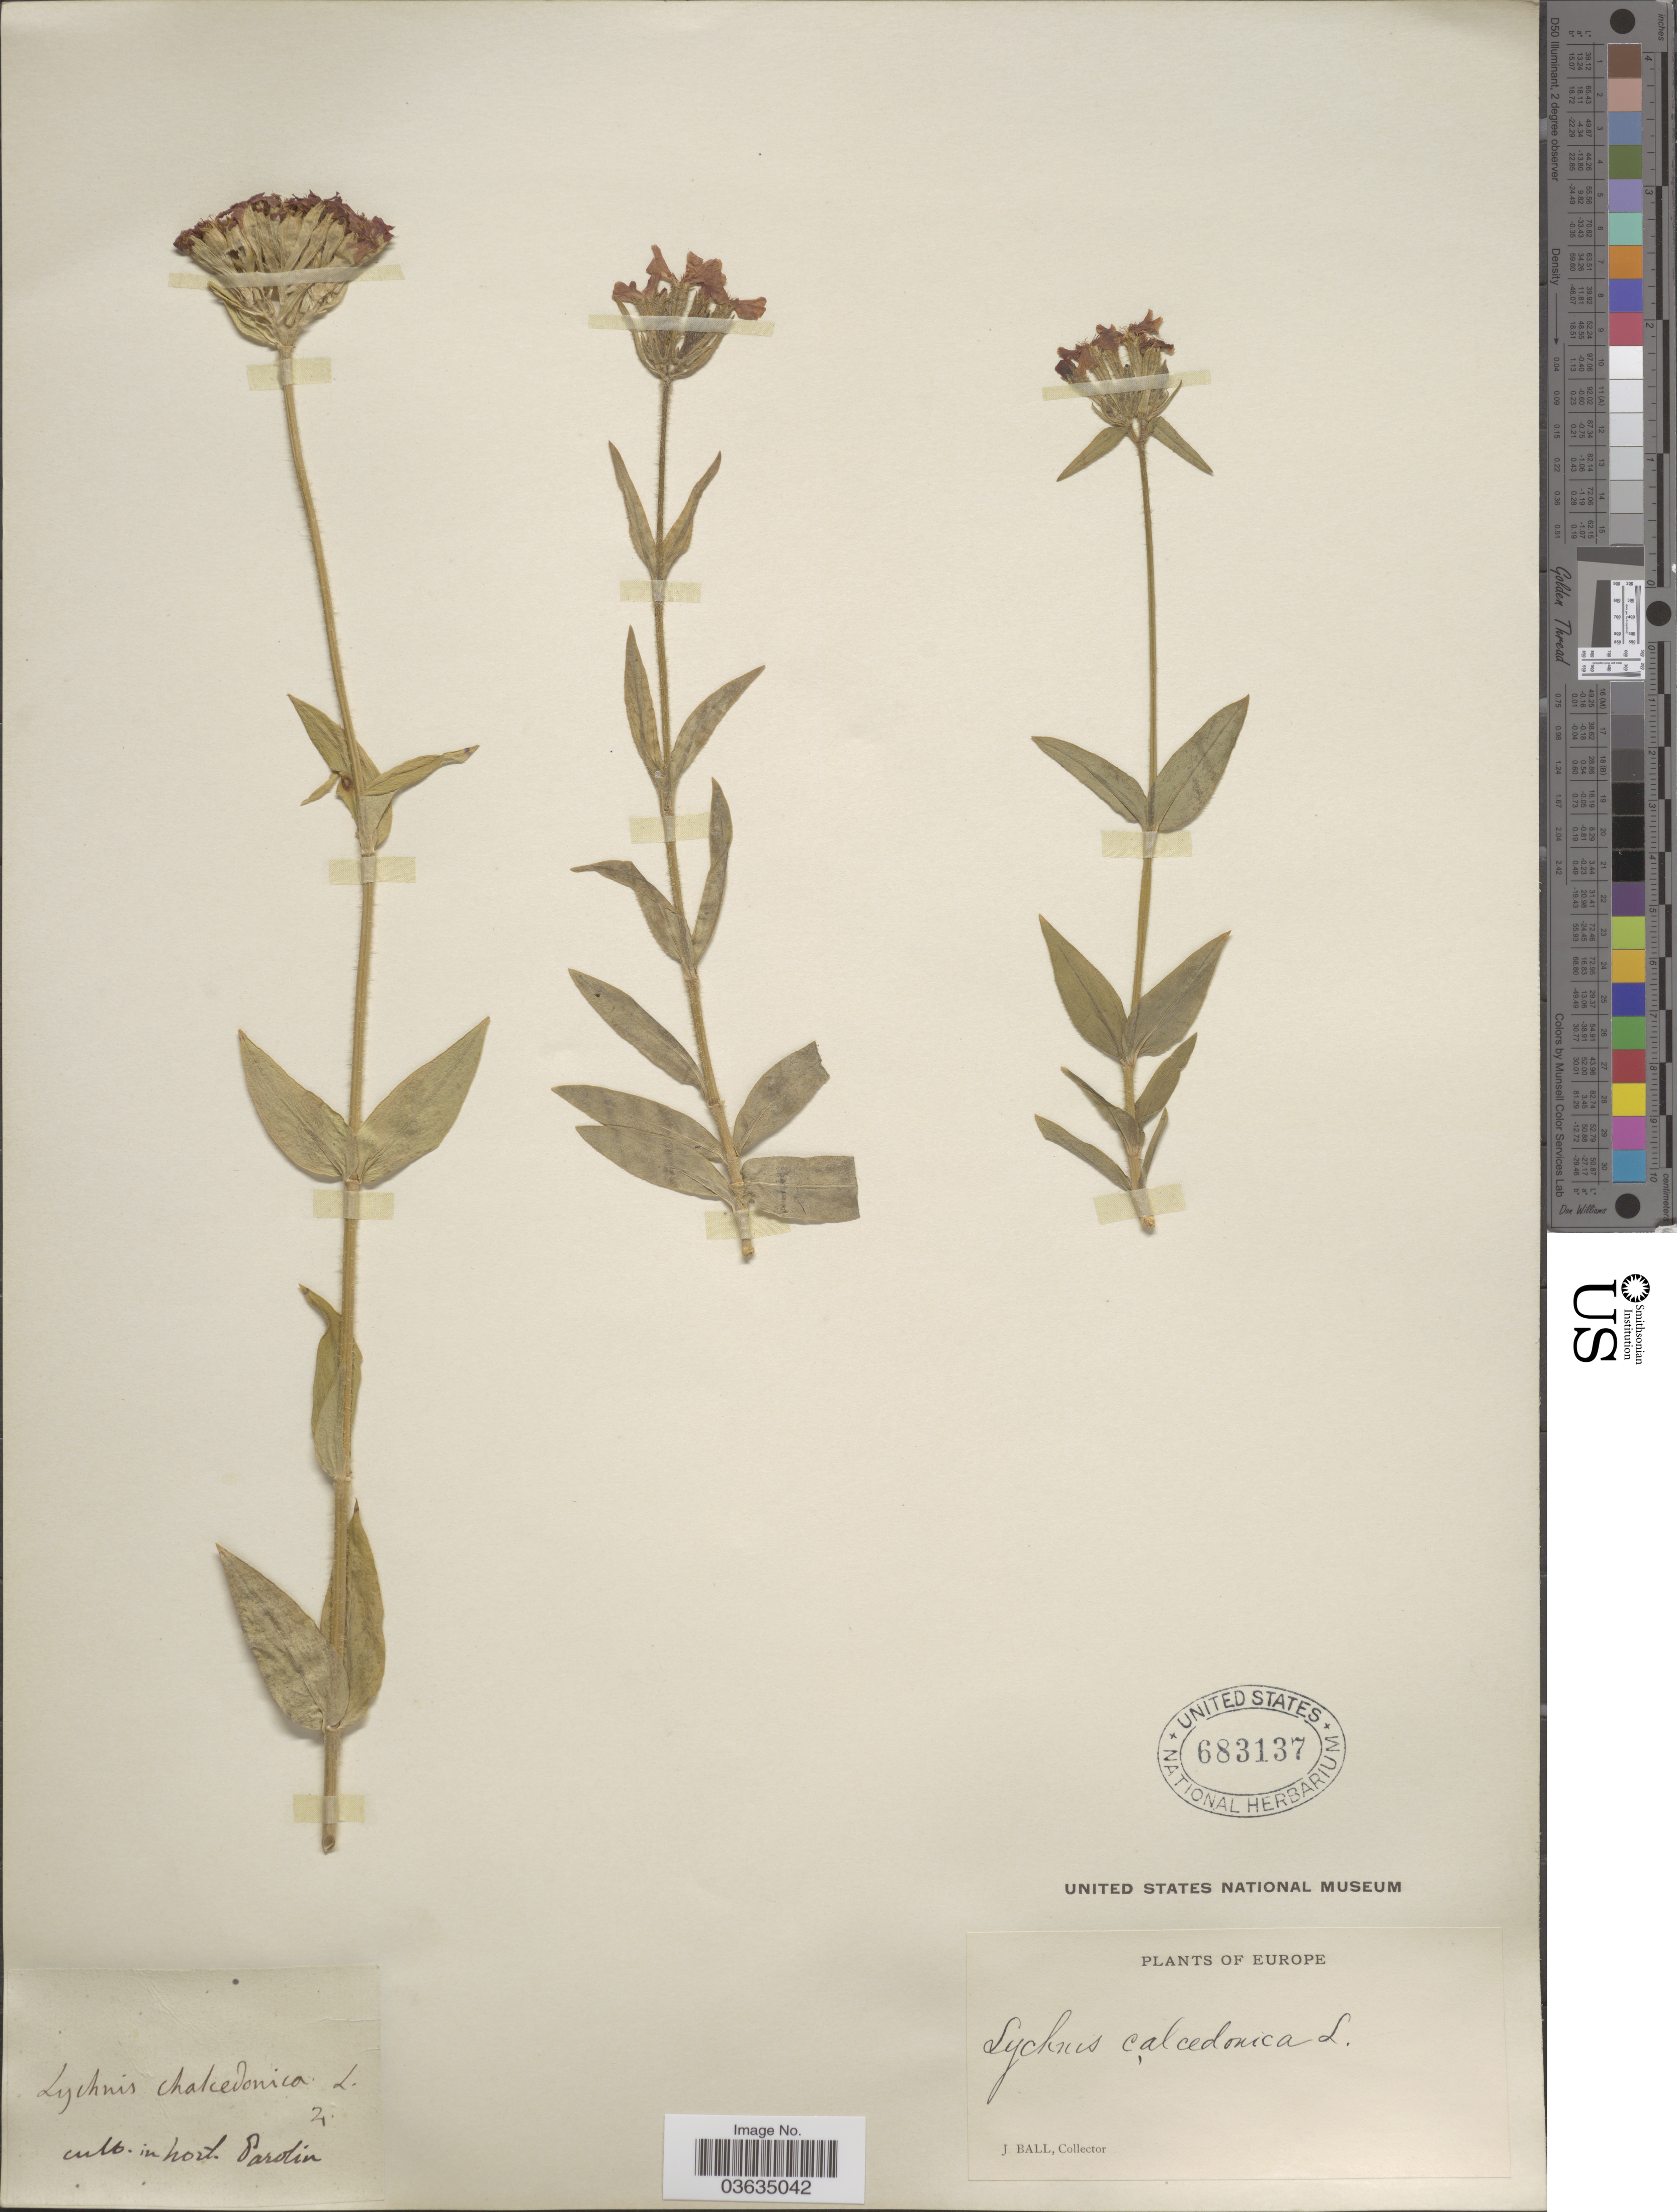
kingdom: Plantae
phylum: Tracheophyta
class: Magnoliopsida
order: Caryophyllales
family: Caryophyllaceae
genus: Silene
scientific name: Silene chalcedonica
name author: (L.) E.H.L. Krause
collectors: J. Ball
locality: Europe, Cult. in hort. Parolin.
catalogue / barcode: US 683137